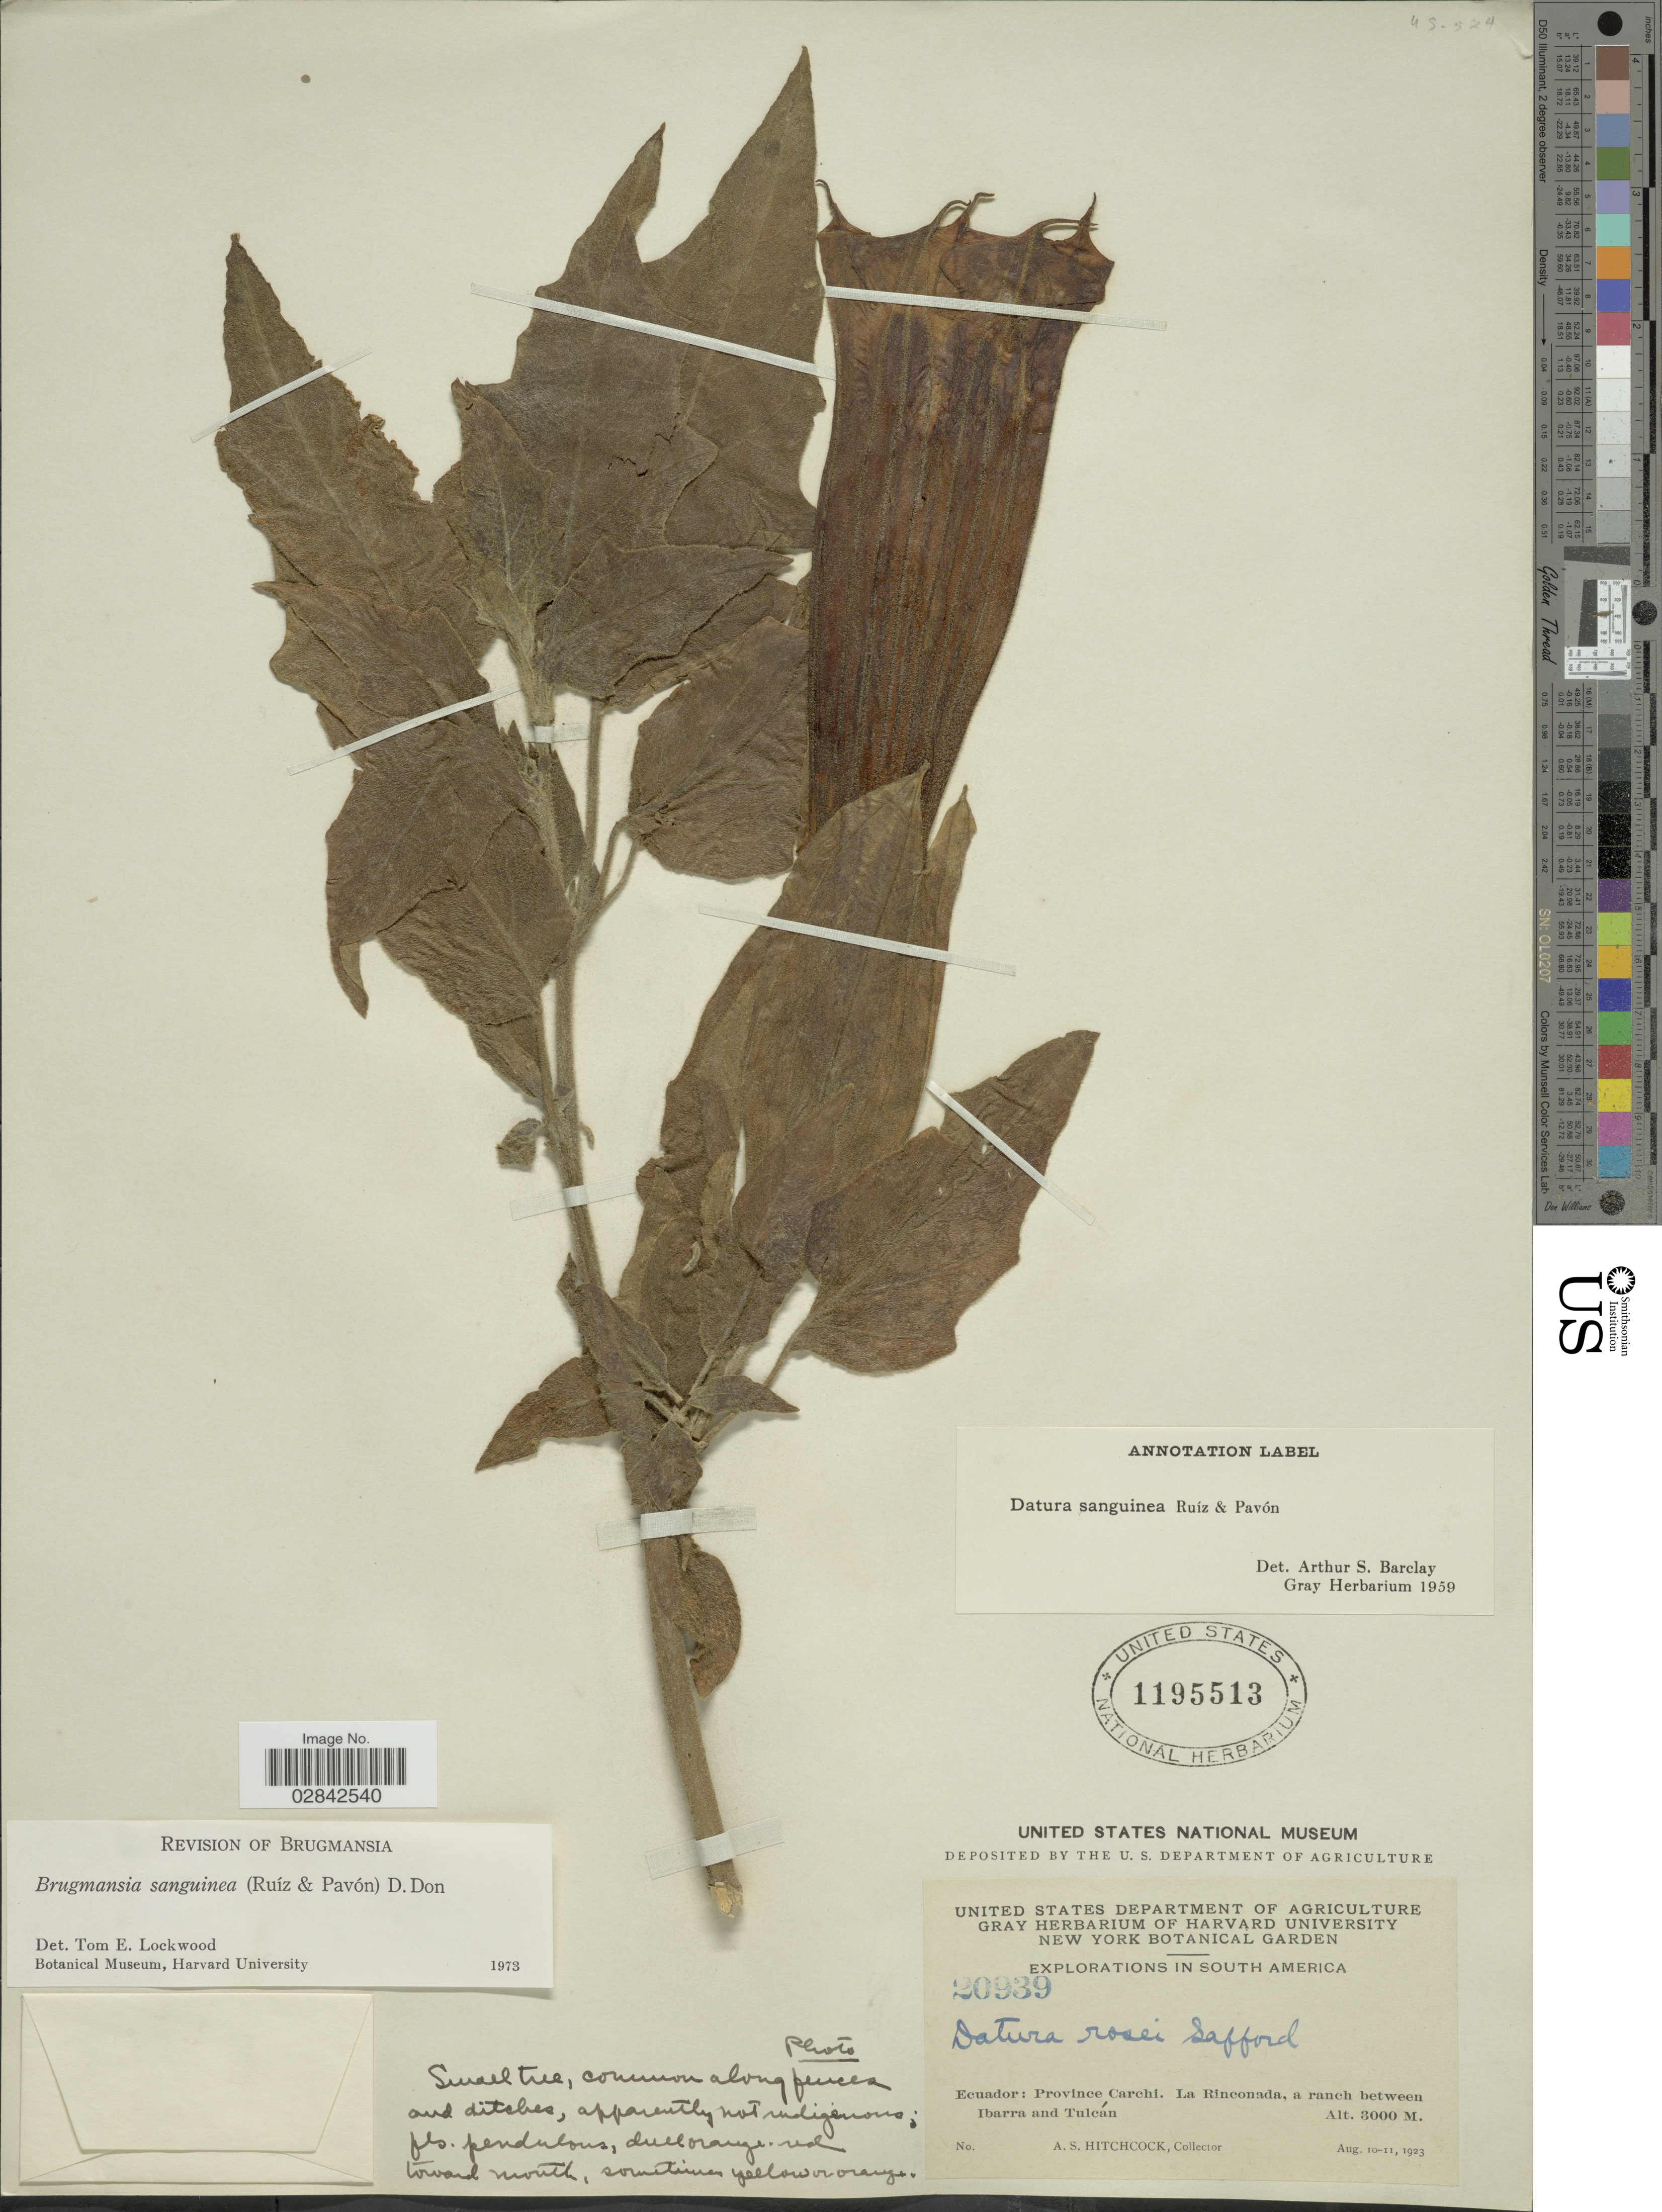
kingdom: Plantae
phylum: Tracheophyta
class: Magnoliopsida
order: Solanales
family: Solanaceae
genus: Brugmansia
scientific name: Brugmansia sanguinea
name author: (Ruiz & Pav.) D. Don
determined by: Lockwood, T. E.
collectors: A. S. Hitchcock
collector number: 20939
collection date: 1923-08-10/1923-08-11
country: Ecuador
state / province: Carchi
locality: La Rinconada, a ranch between Ibarra and Tulcán.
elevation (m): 3000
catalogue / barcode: US 1195513